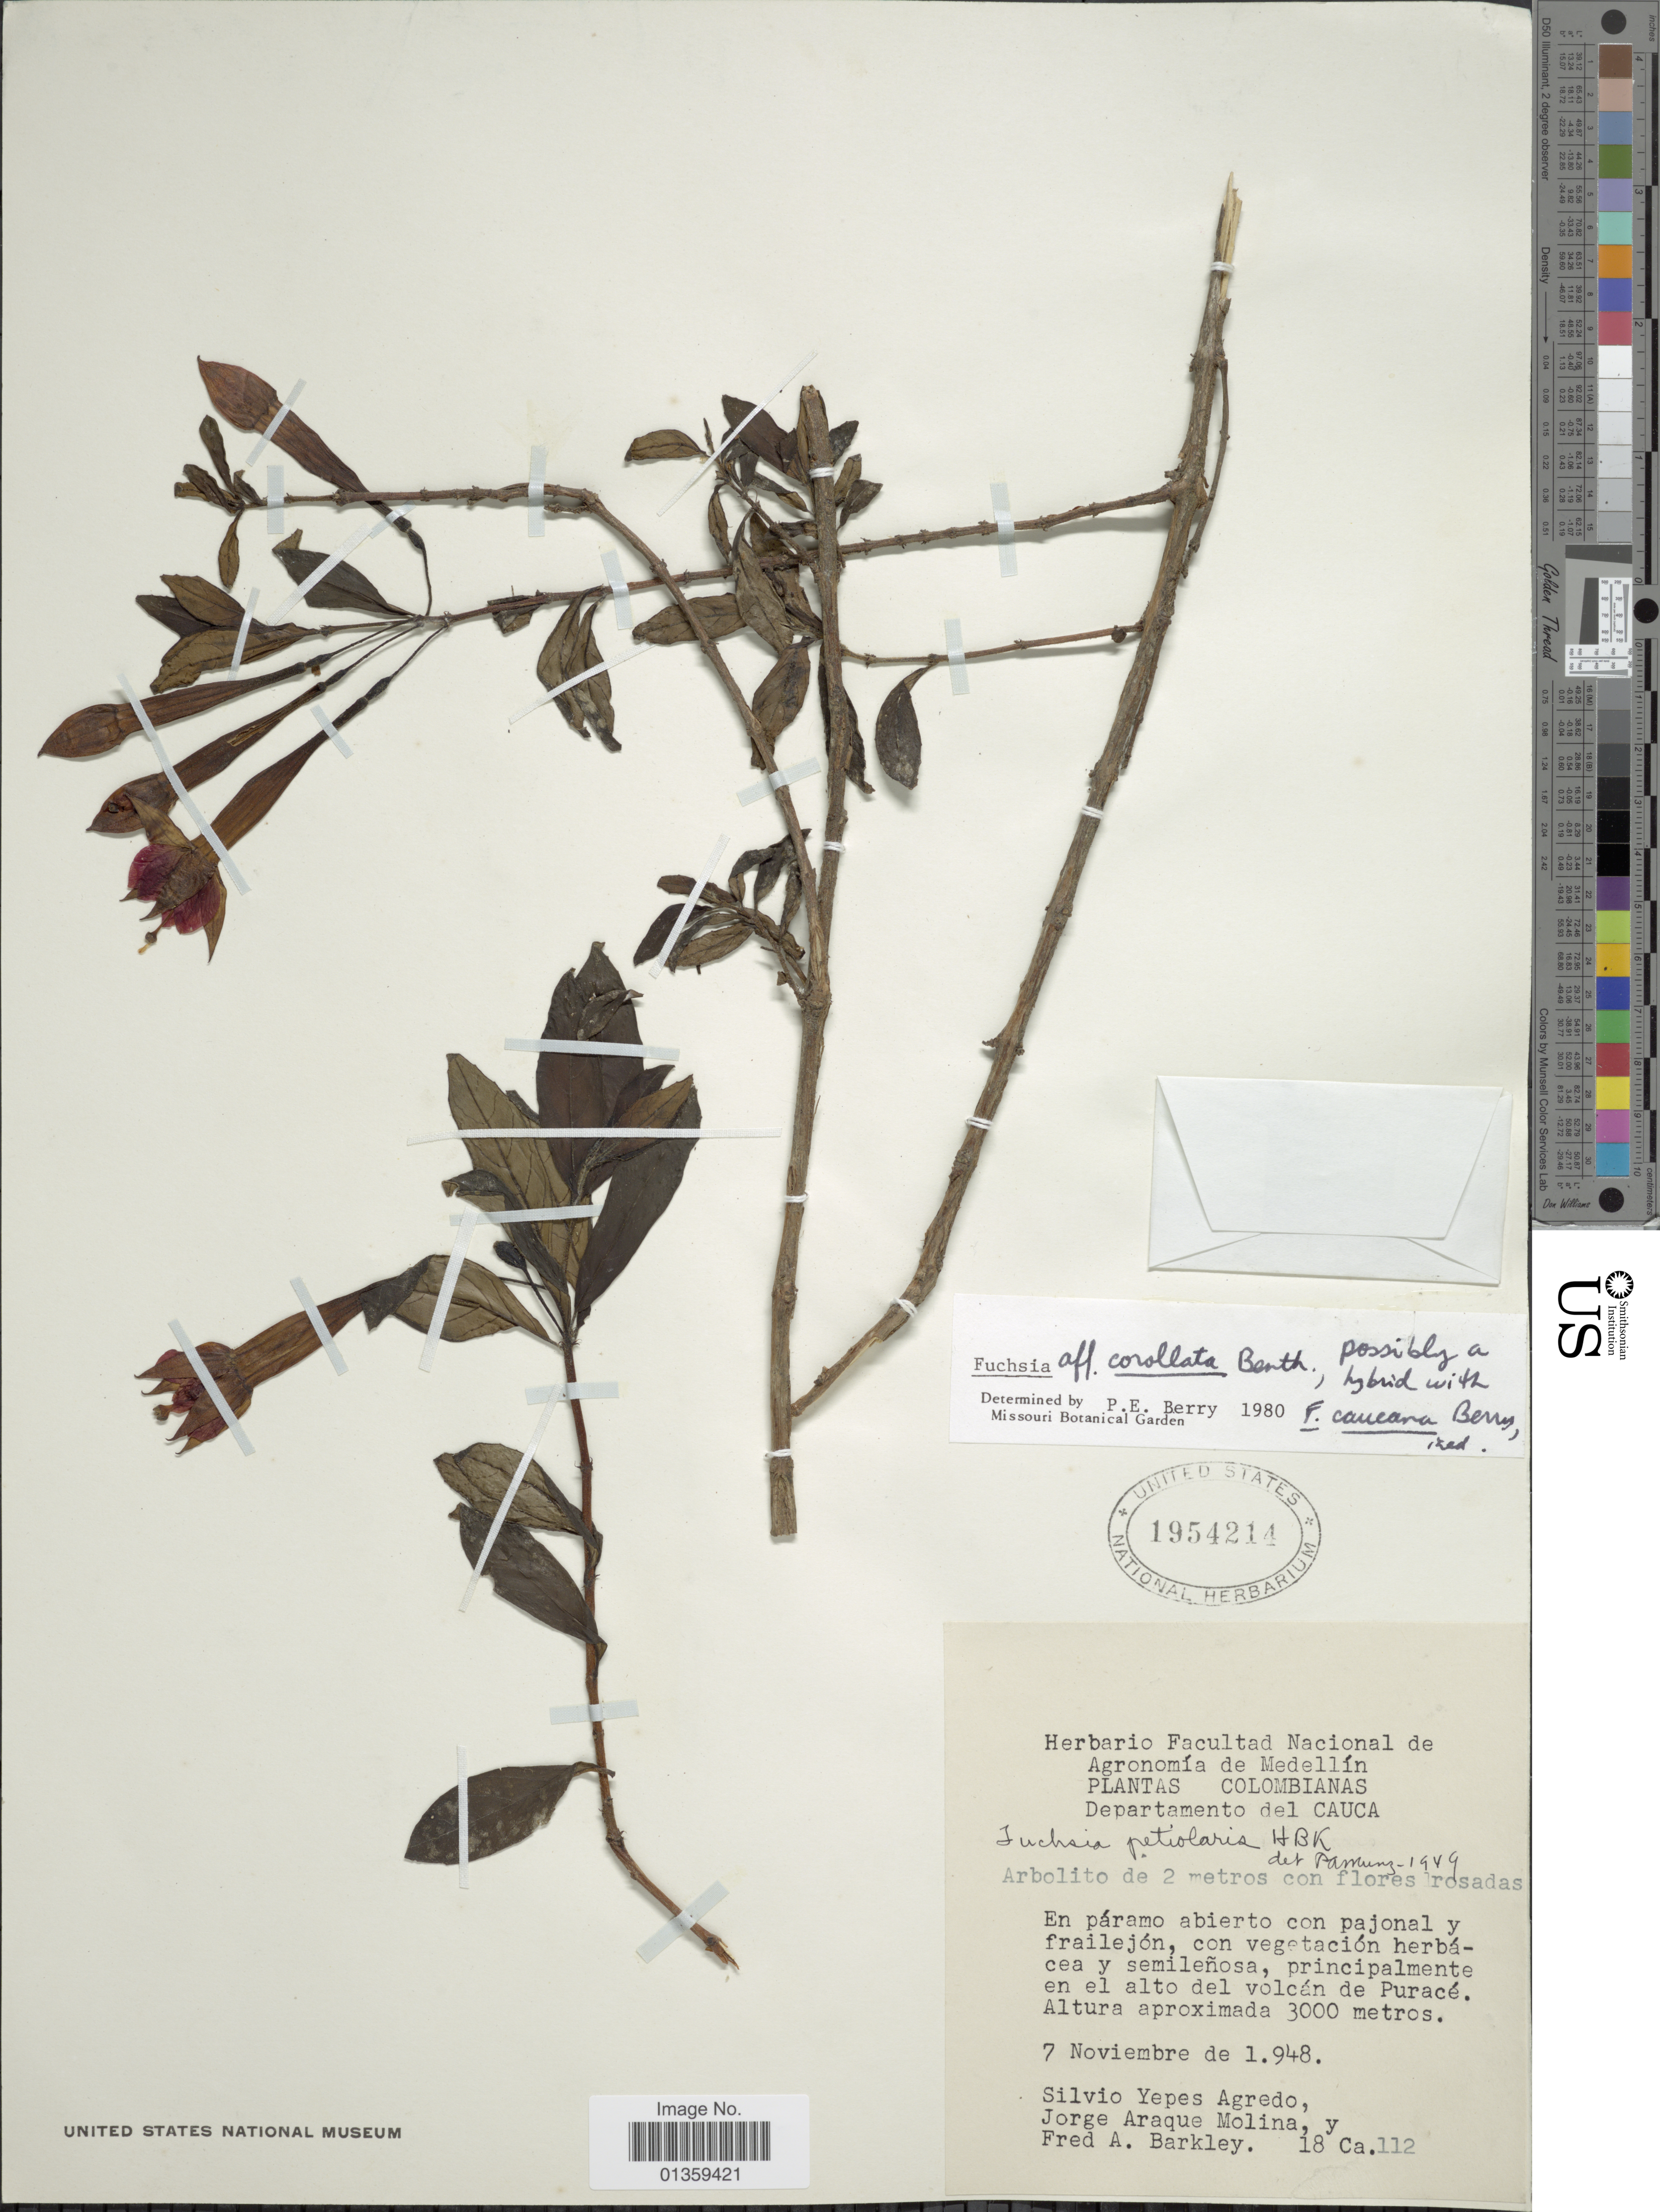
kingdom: Plantae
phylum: Tracheophyta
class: Magnoliopsida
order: Myrtales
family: Onagraceae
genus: Fuchsia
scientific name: Fuchsia corollata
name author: Benth.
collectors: S. Y. Agredo, J. A. Molina & F. A. Barkley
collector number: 18Ca112*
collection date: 1948-11-07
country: Colombia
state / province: Cauca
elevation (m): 3000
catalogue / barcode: US 1954214